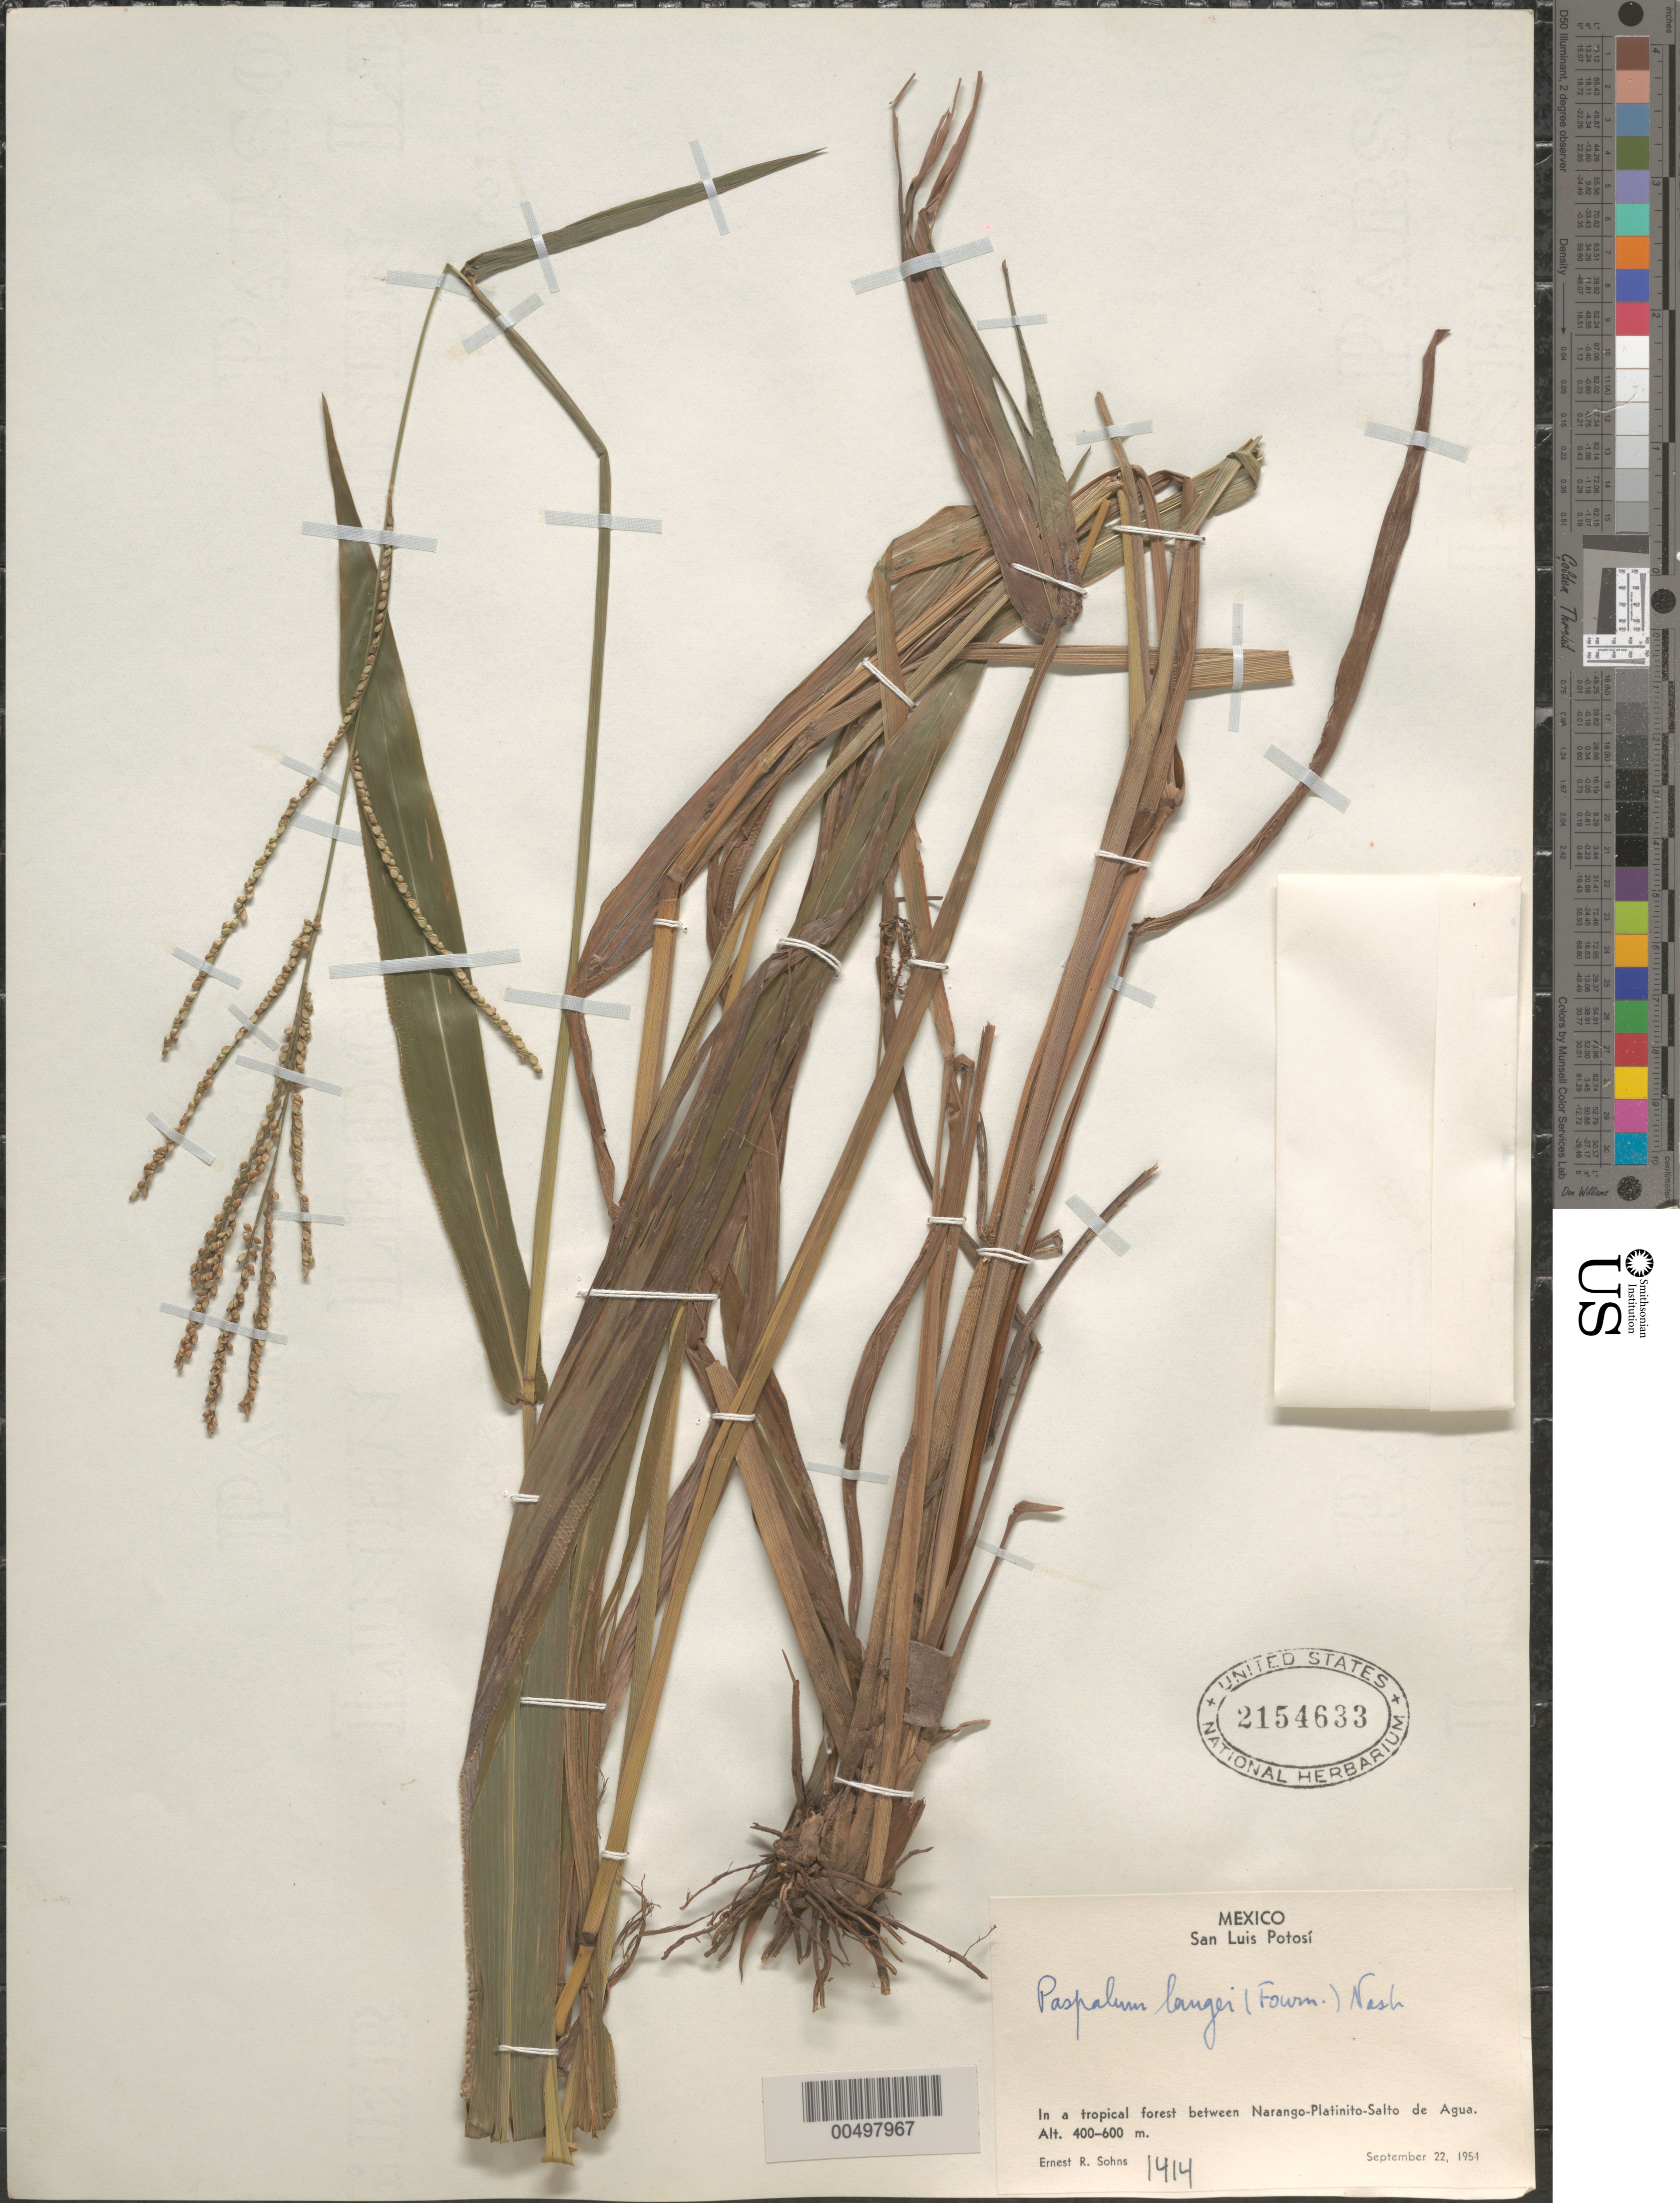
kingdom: Plantae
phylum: Tracheophyta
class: Liliopsida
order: Poales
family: Poaceae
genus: Paspalum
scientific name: Paspalum langei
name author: (E. Fourn.) Nash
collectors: E. R. Sohns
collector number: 1414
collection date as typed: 22 Sep 1954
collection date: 1954-09-22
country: Mexico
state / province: San Luis Potosi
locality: Between Narango-Platinito-Salto de Agua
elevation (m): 400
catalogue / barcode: US 2154633